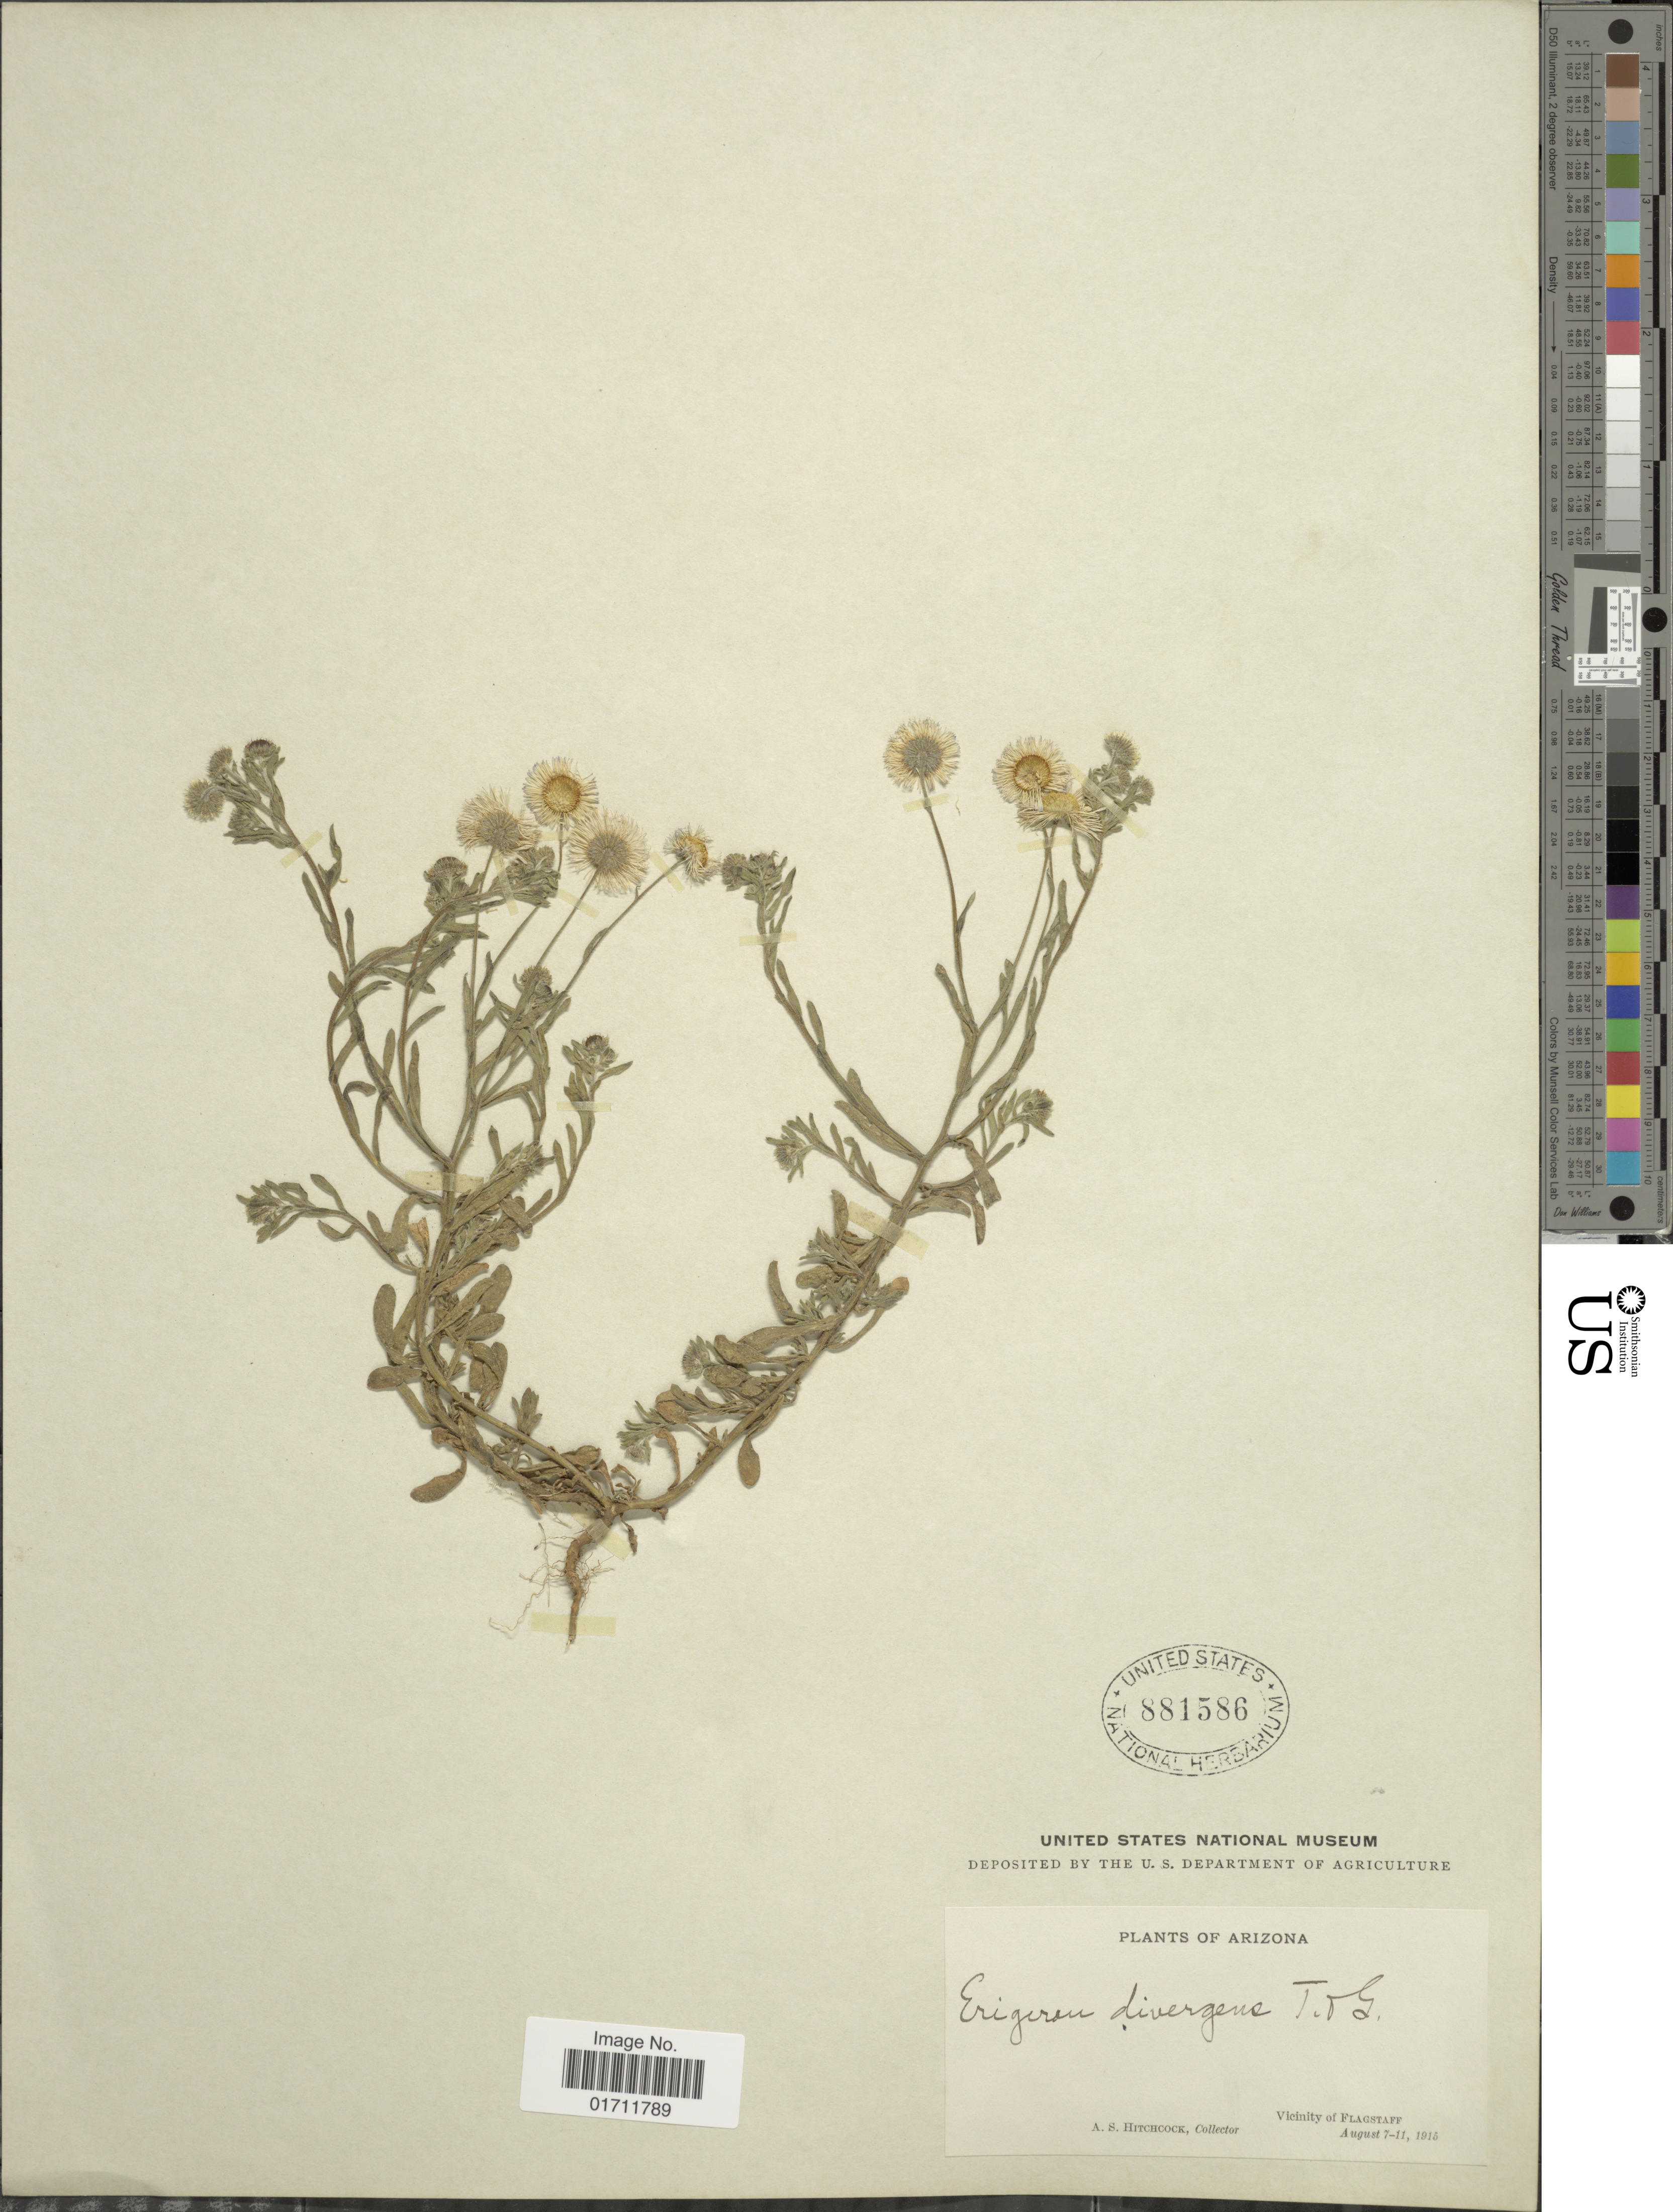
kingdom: Plantae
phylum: Tracheophyta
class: Magnoliopsida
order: Asterales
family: Asteraceae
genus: Erigeron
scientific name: Erigeron divergens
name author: Torr. & A. Gray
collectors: A. S. Hitchcock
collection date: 1915-08-07/1915-08-11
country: United States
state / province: Arizona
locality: Vicinity of Flagstaff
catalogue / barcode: US 881586